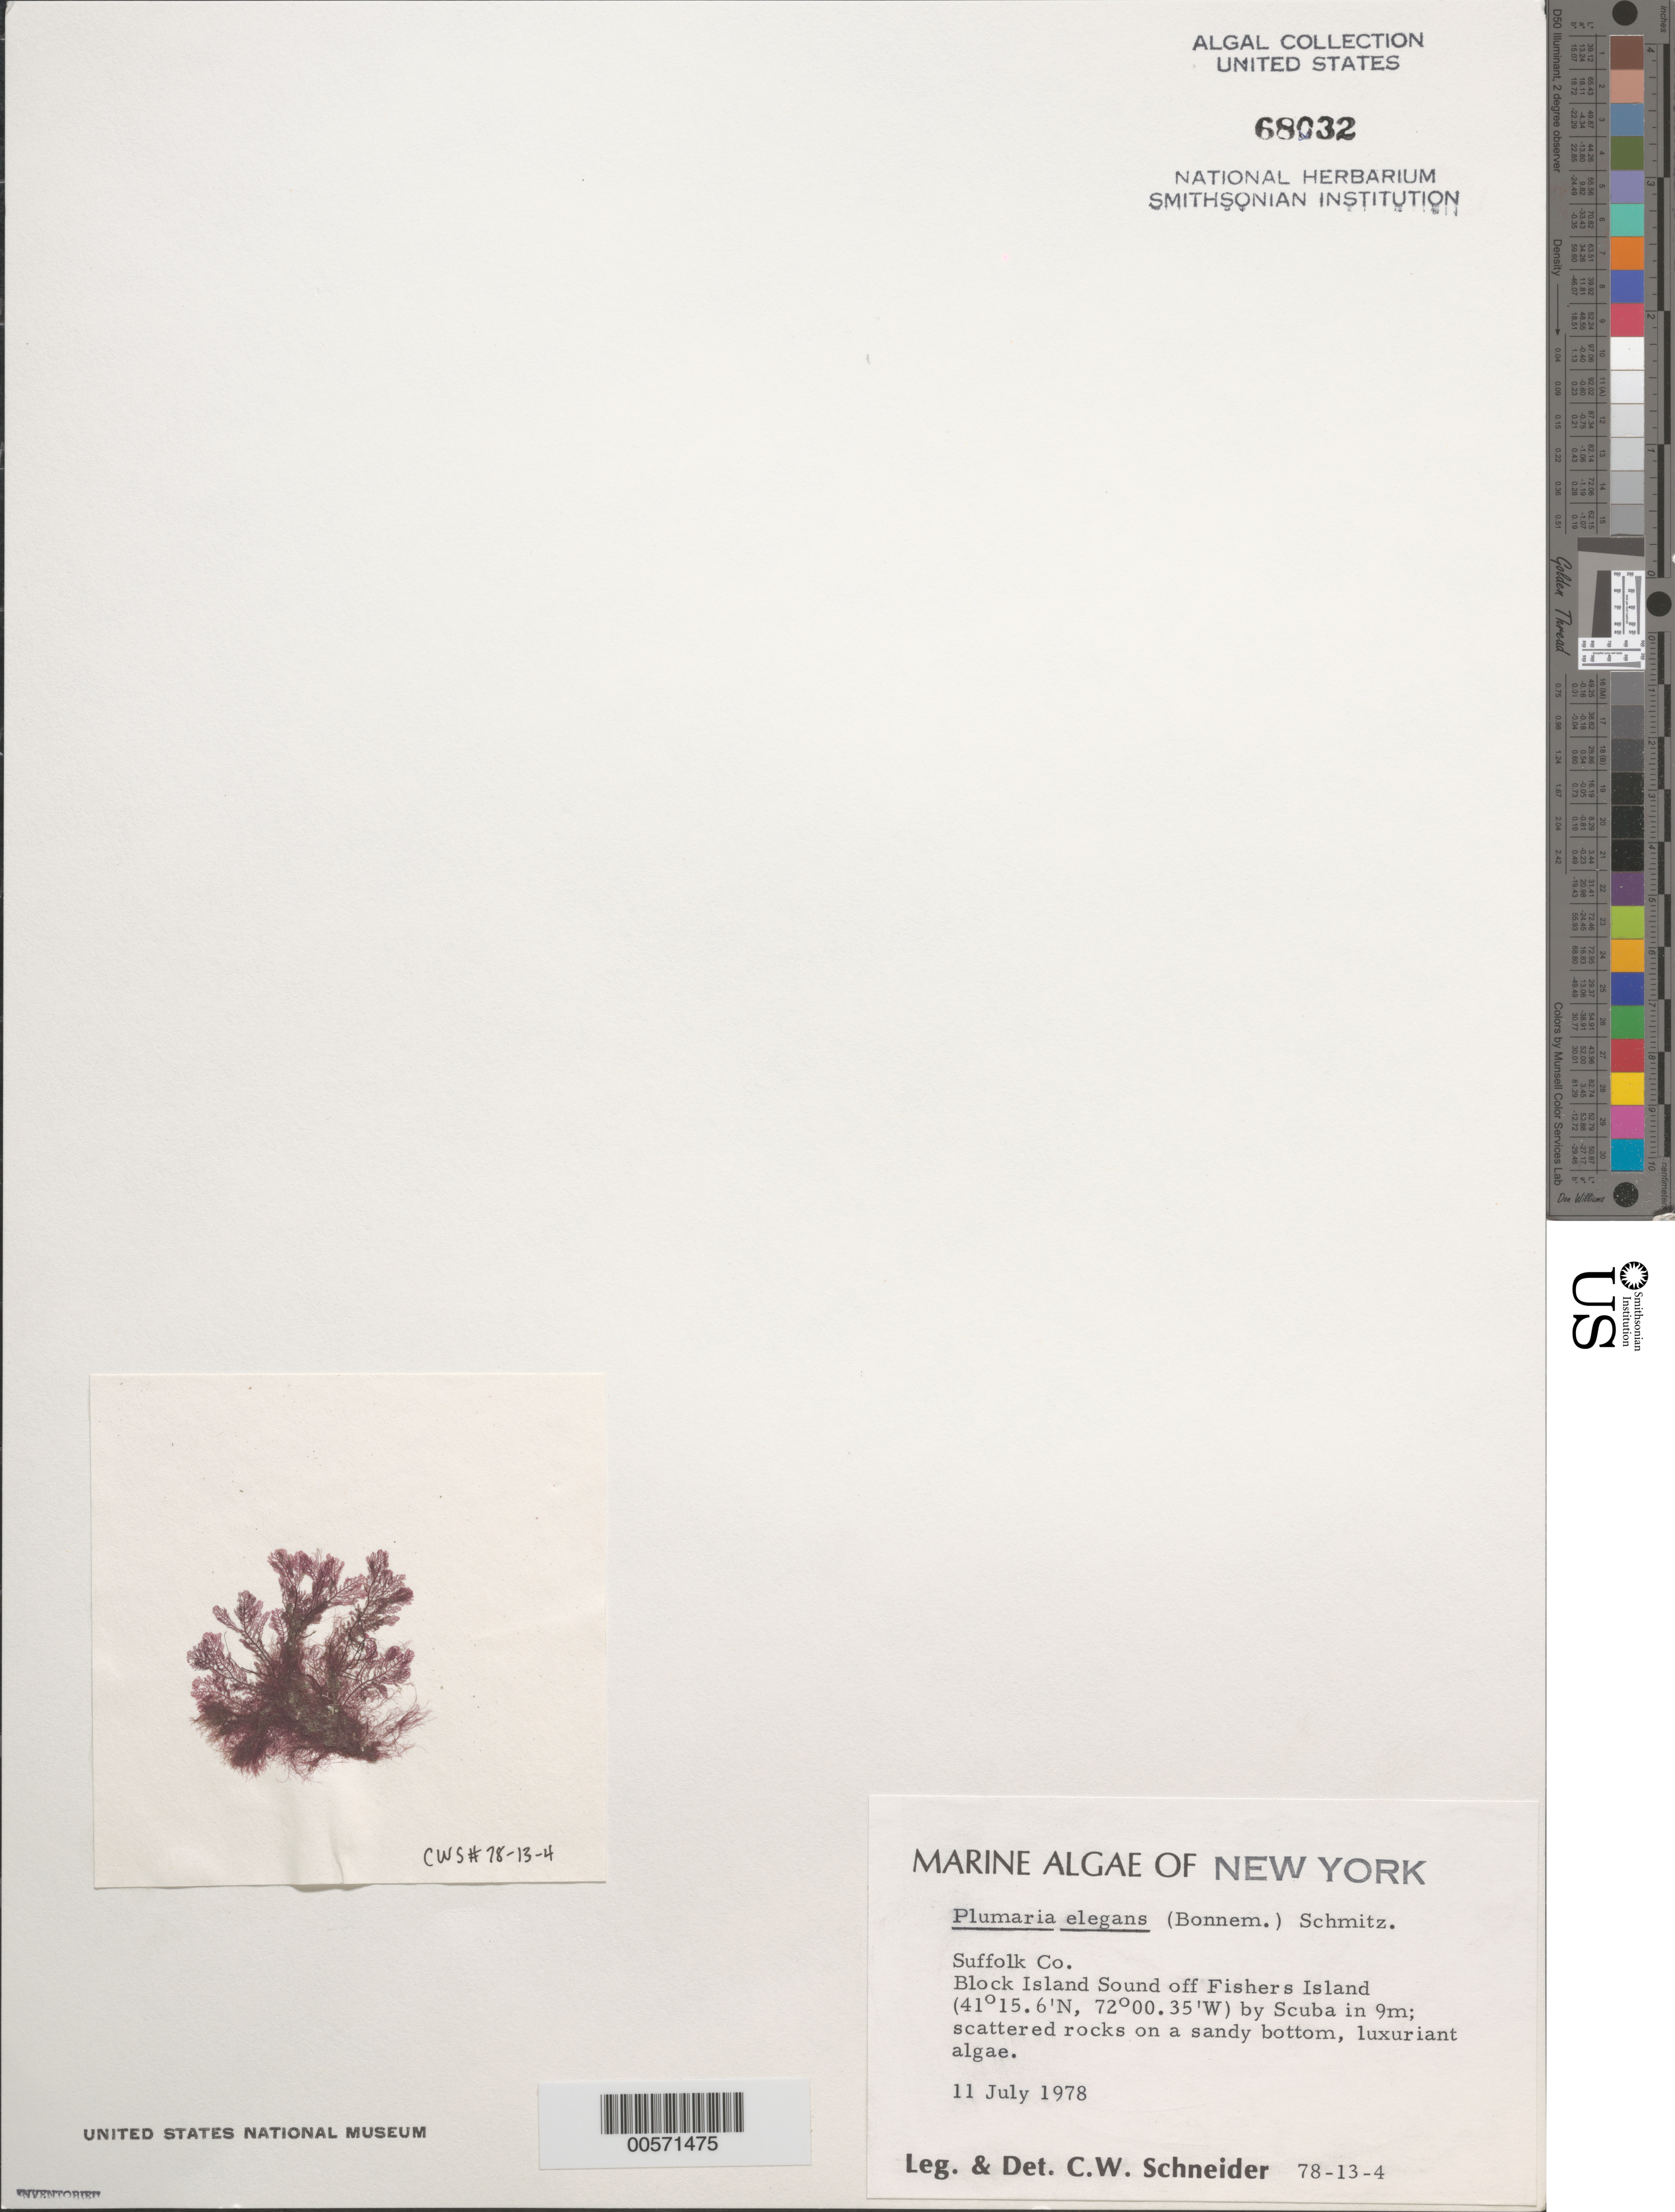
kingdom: Plantae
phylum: Rhodophyta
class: Florideophyceae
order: Ceramiales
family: Wrangeliaceae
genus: Plumaria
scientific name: Plumaria plumosa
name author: (Hudson) Kuntze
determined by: Algae name updating Project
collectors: C. W. Schneider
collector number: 78-13-4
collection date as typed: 11 Jul 1978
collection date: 1978-07-11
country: United States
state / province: New York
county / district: Suffolk County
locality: Block Island Sound, off Fishers Island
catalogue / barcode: US 68032